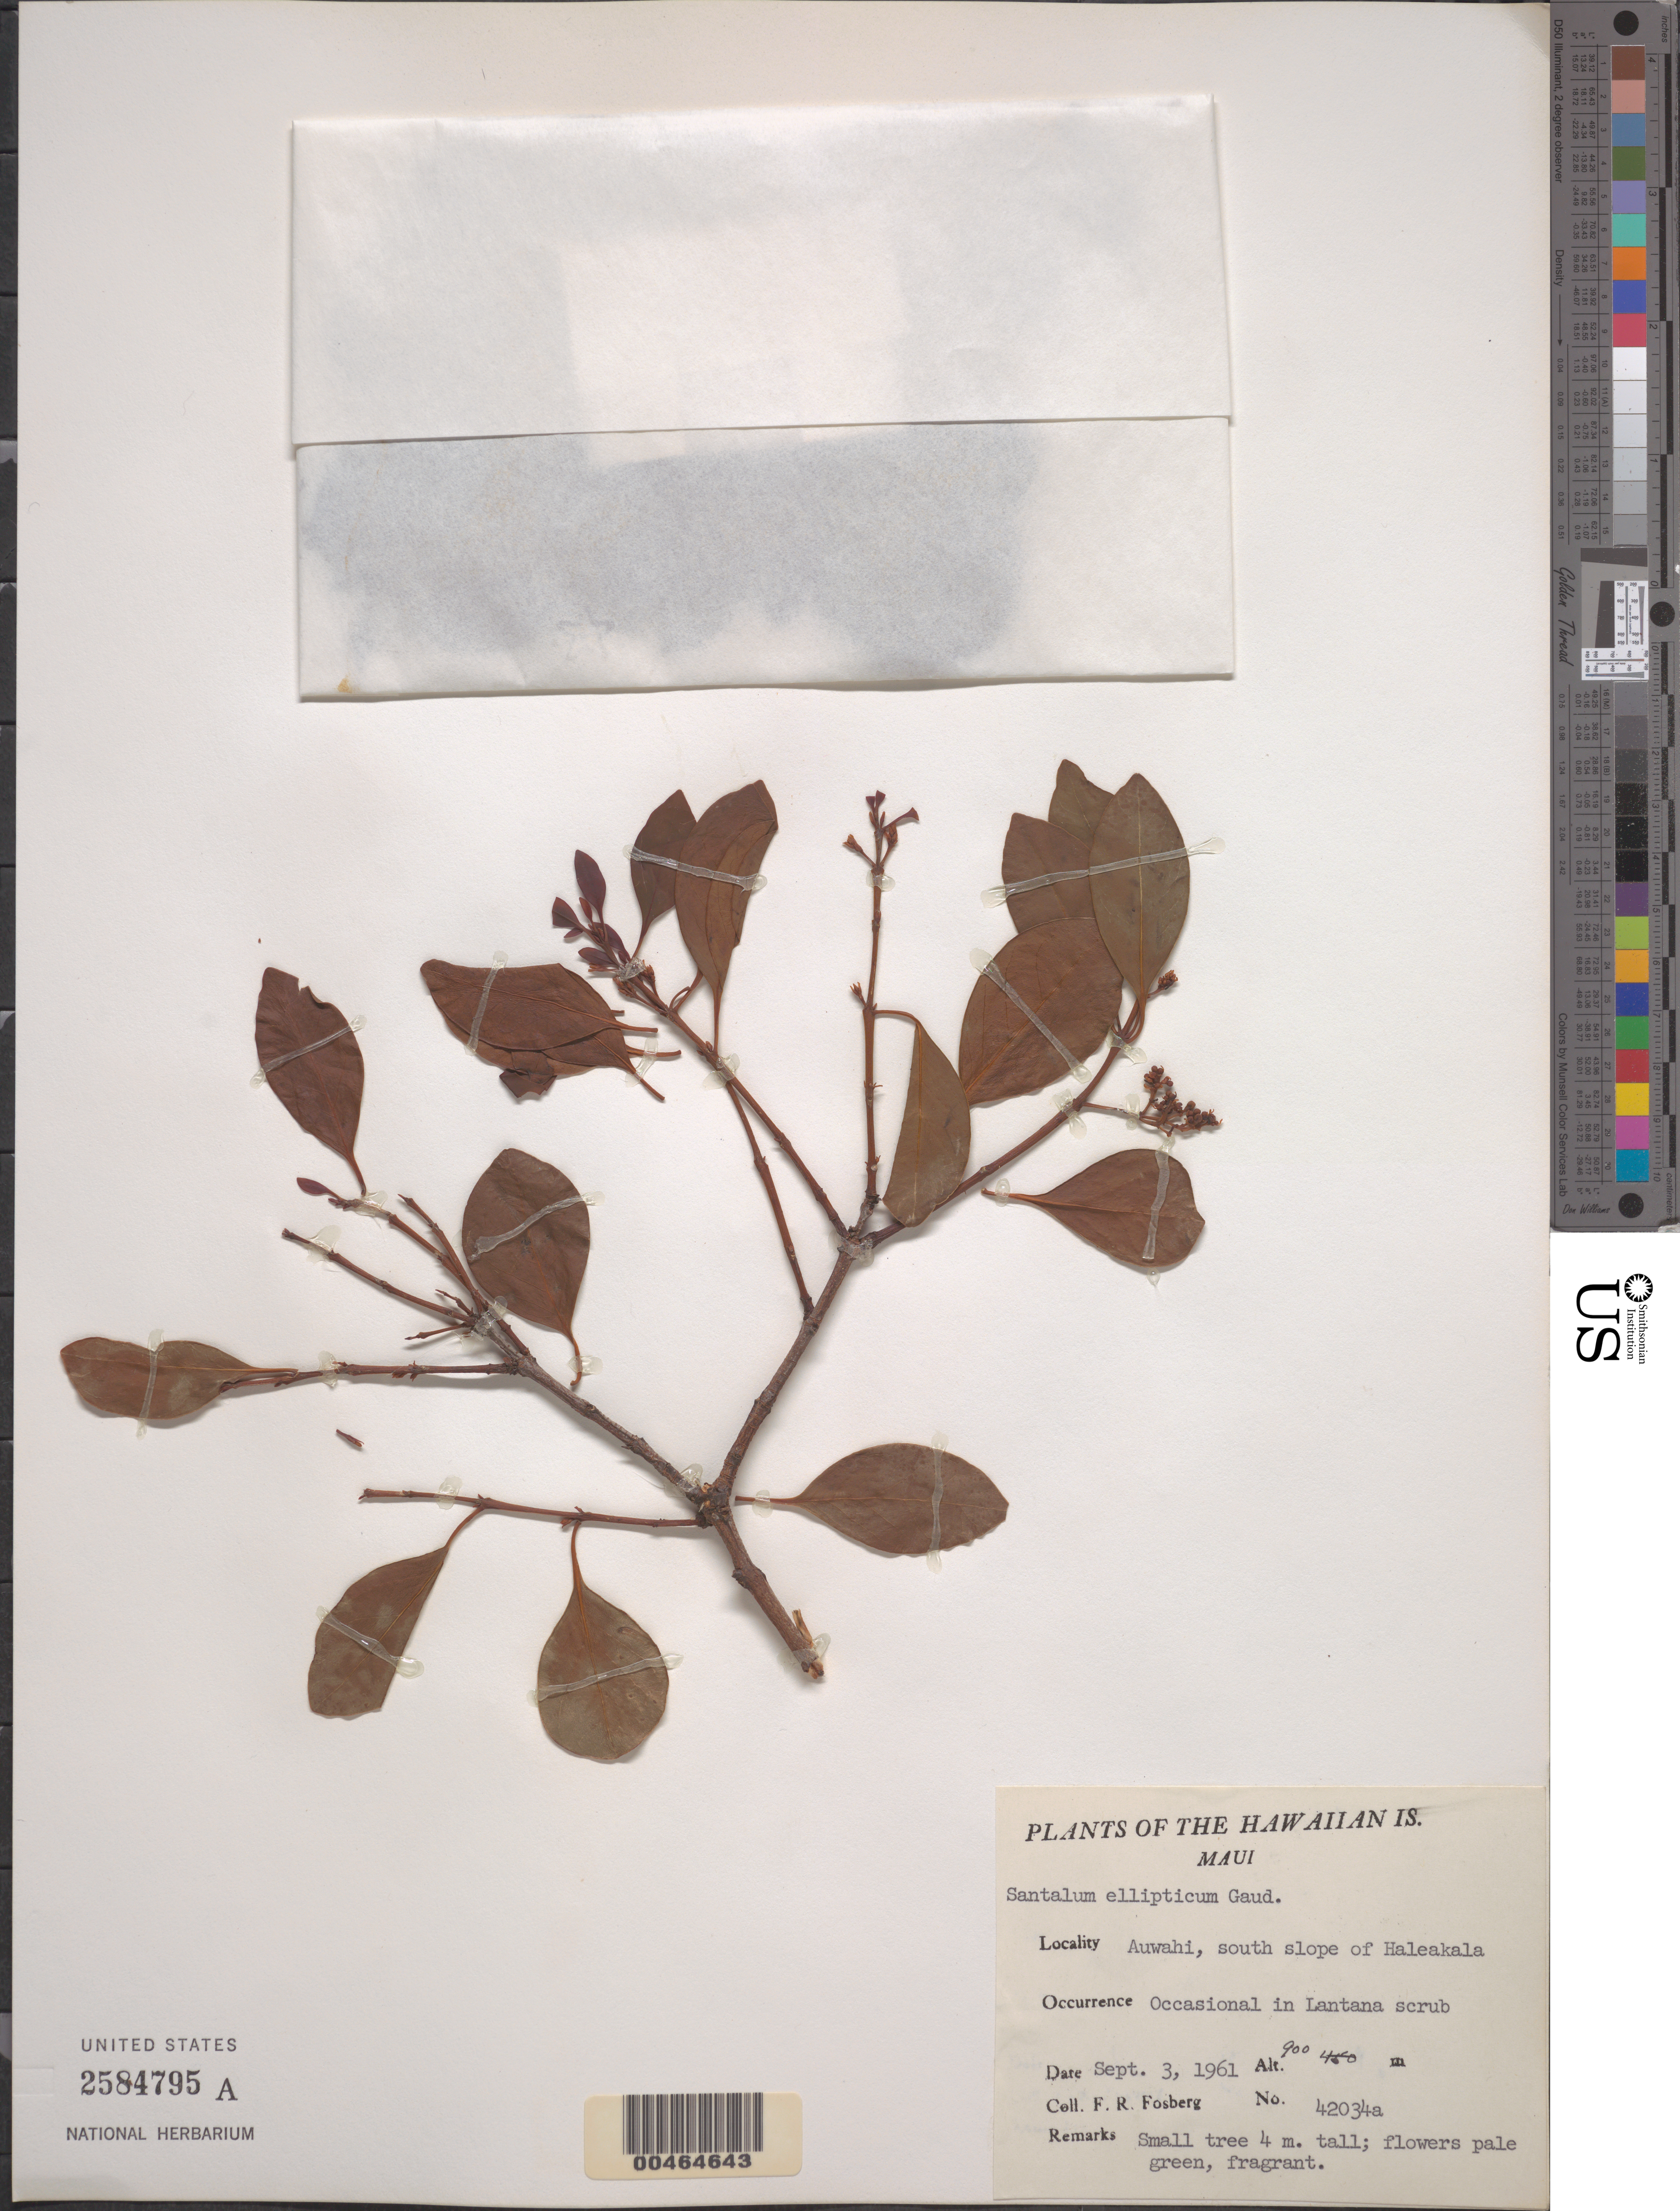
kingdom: Plantae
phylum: Tracheophyta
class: Magnoliopsida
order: Santalales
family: Santalaceae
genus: Santalum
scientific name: Santalum ellipticum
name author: Gaudich.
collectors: F. R. Fosberg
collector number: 42034a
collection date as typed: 3 Sep 1961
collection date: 1961-09-03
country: United States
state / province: Hawaii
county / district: Maui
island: Maui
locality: Auwahi, S slope of Haleakala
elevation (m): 900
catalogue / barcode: US 2584795A